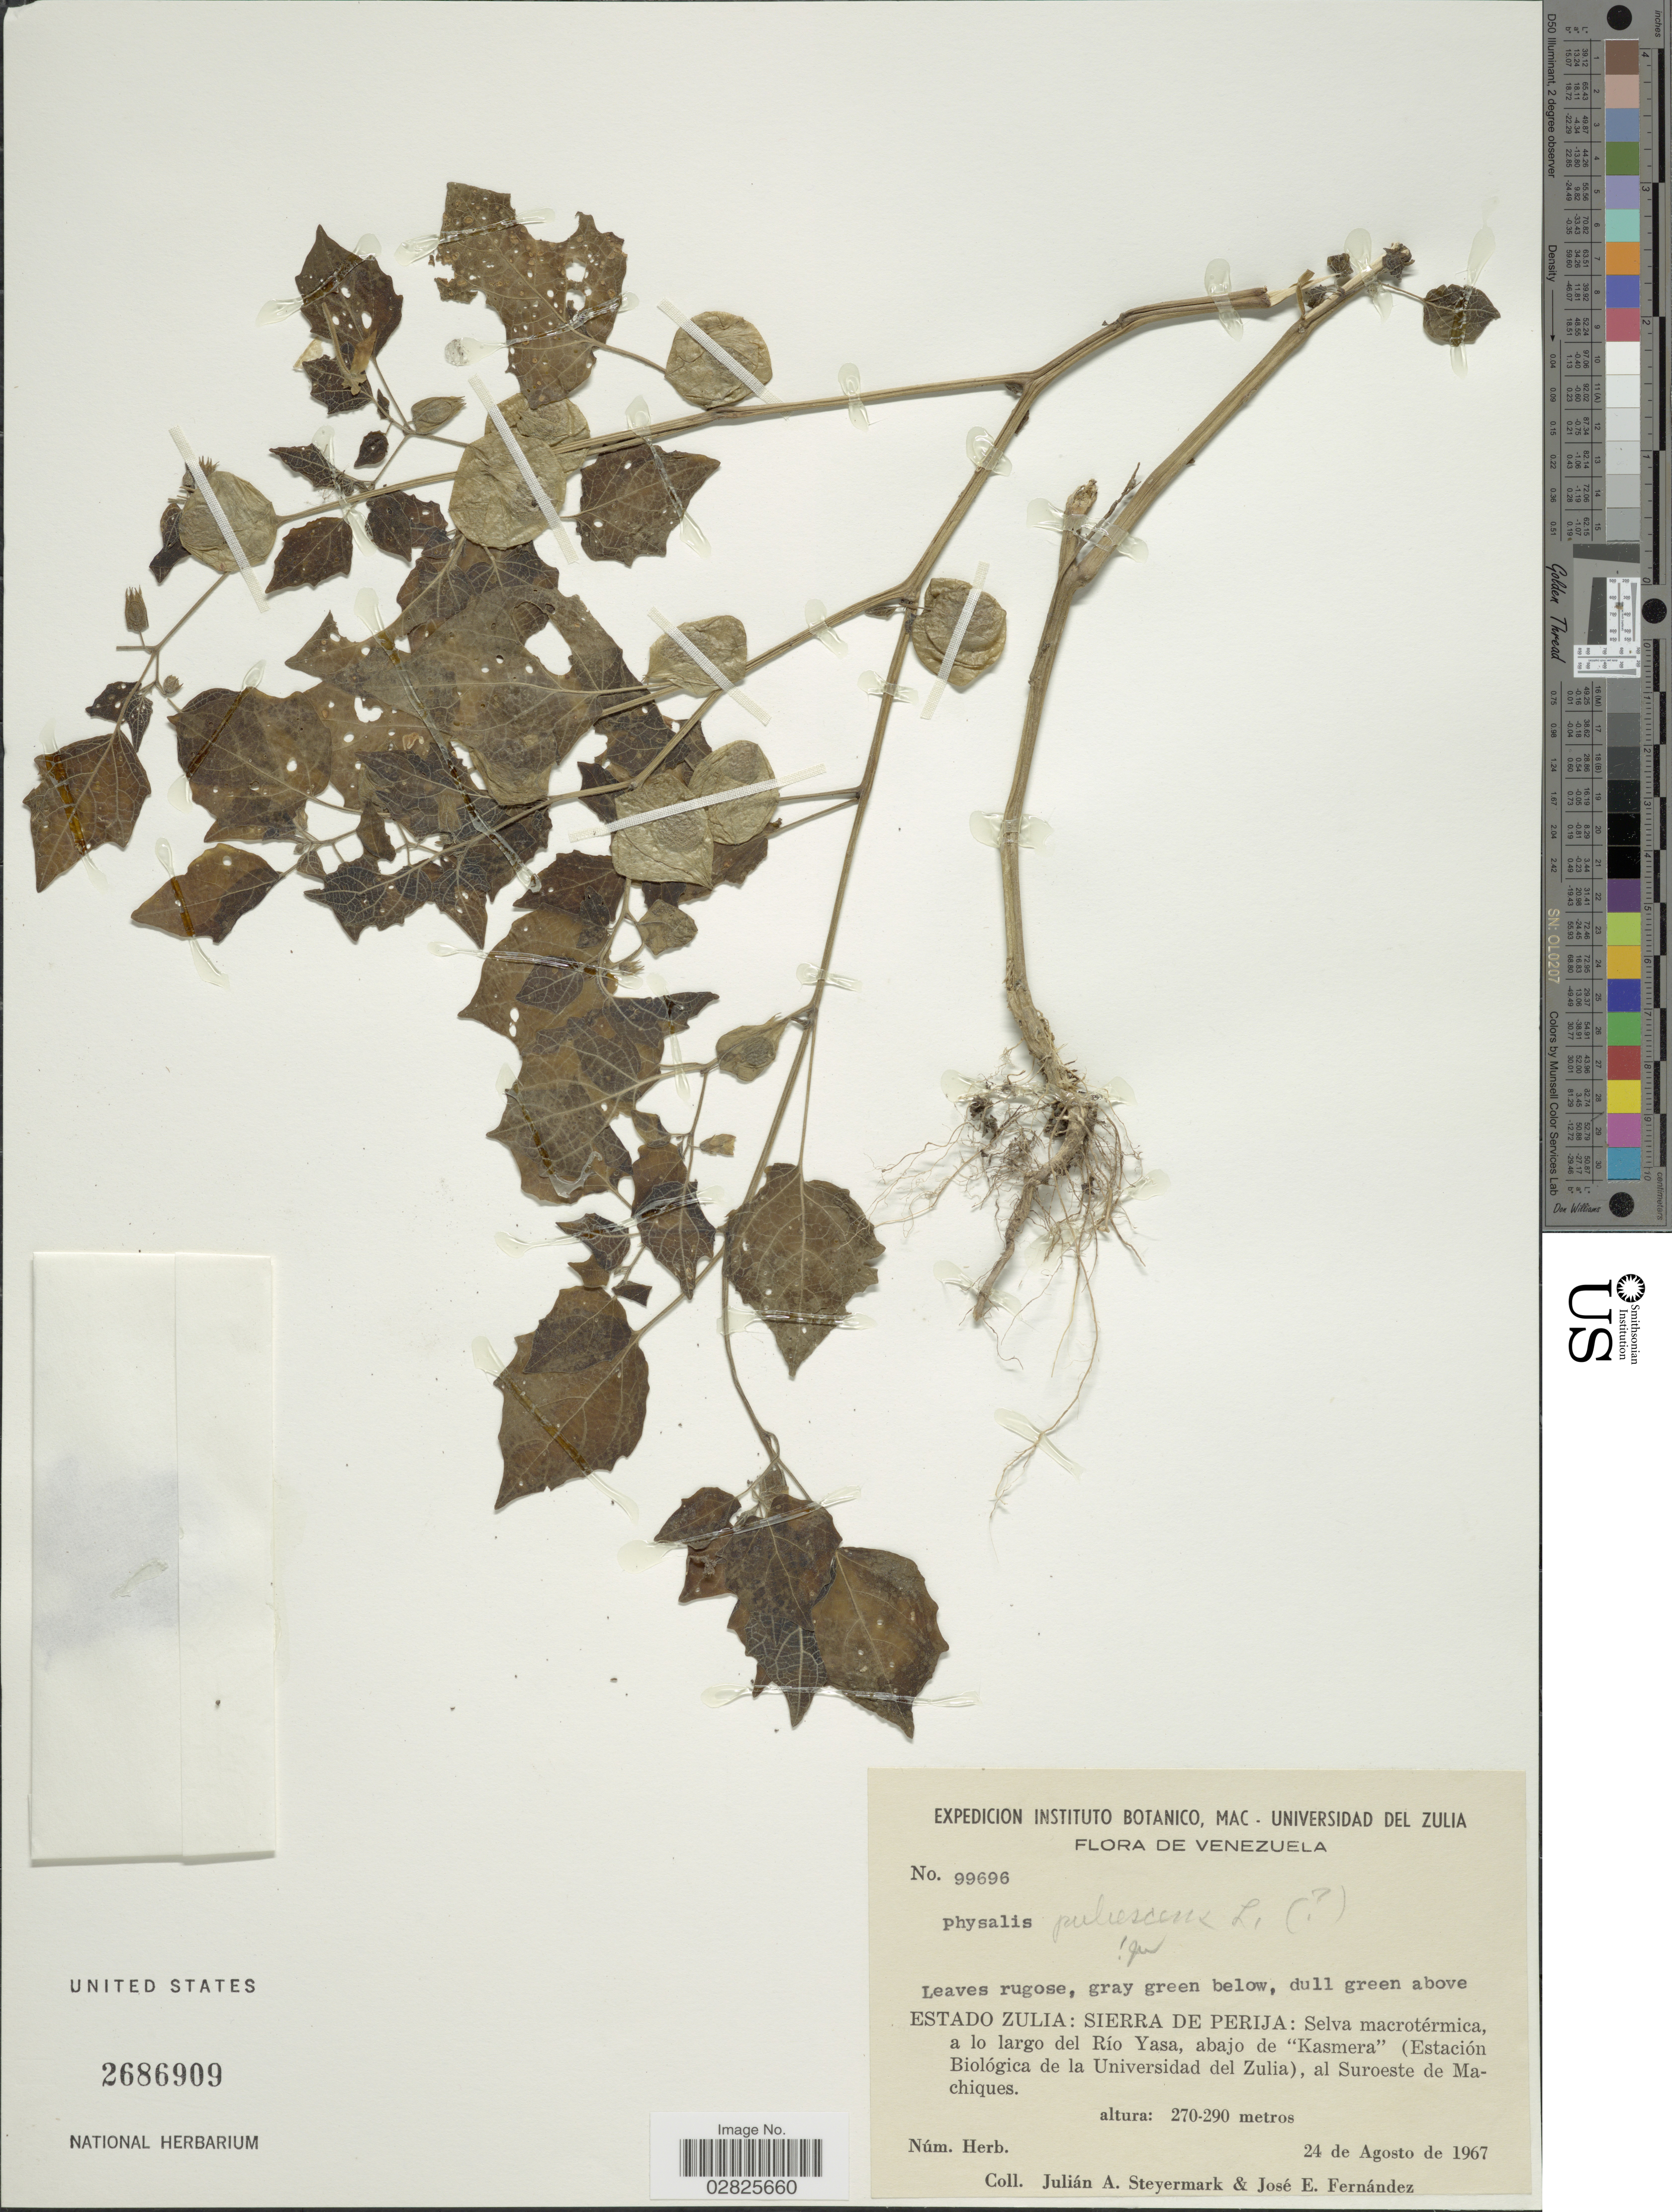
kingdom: Plantae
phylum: Tracheophyta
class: Magnoliopsida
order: Solanales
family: Solanaceae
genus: Physalis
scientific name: Physalis pubescens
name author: L.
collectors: J. Steyermark & J. Fernández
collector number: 99696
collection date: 1967-08-24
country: Venezuela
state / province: Zulia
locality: Sierra de Perija: Selva macrotérmica, a lo largo del Río Yasa, abajo de "Kasmera" (Estación Biológica de la Universidad del Zulia), al Suroeste de Machiques.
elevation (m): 270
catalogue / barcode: US 2686909